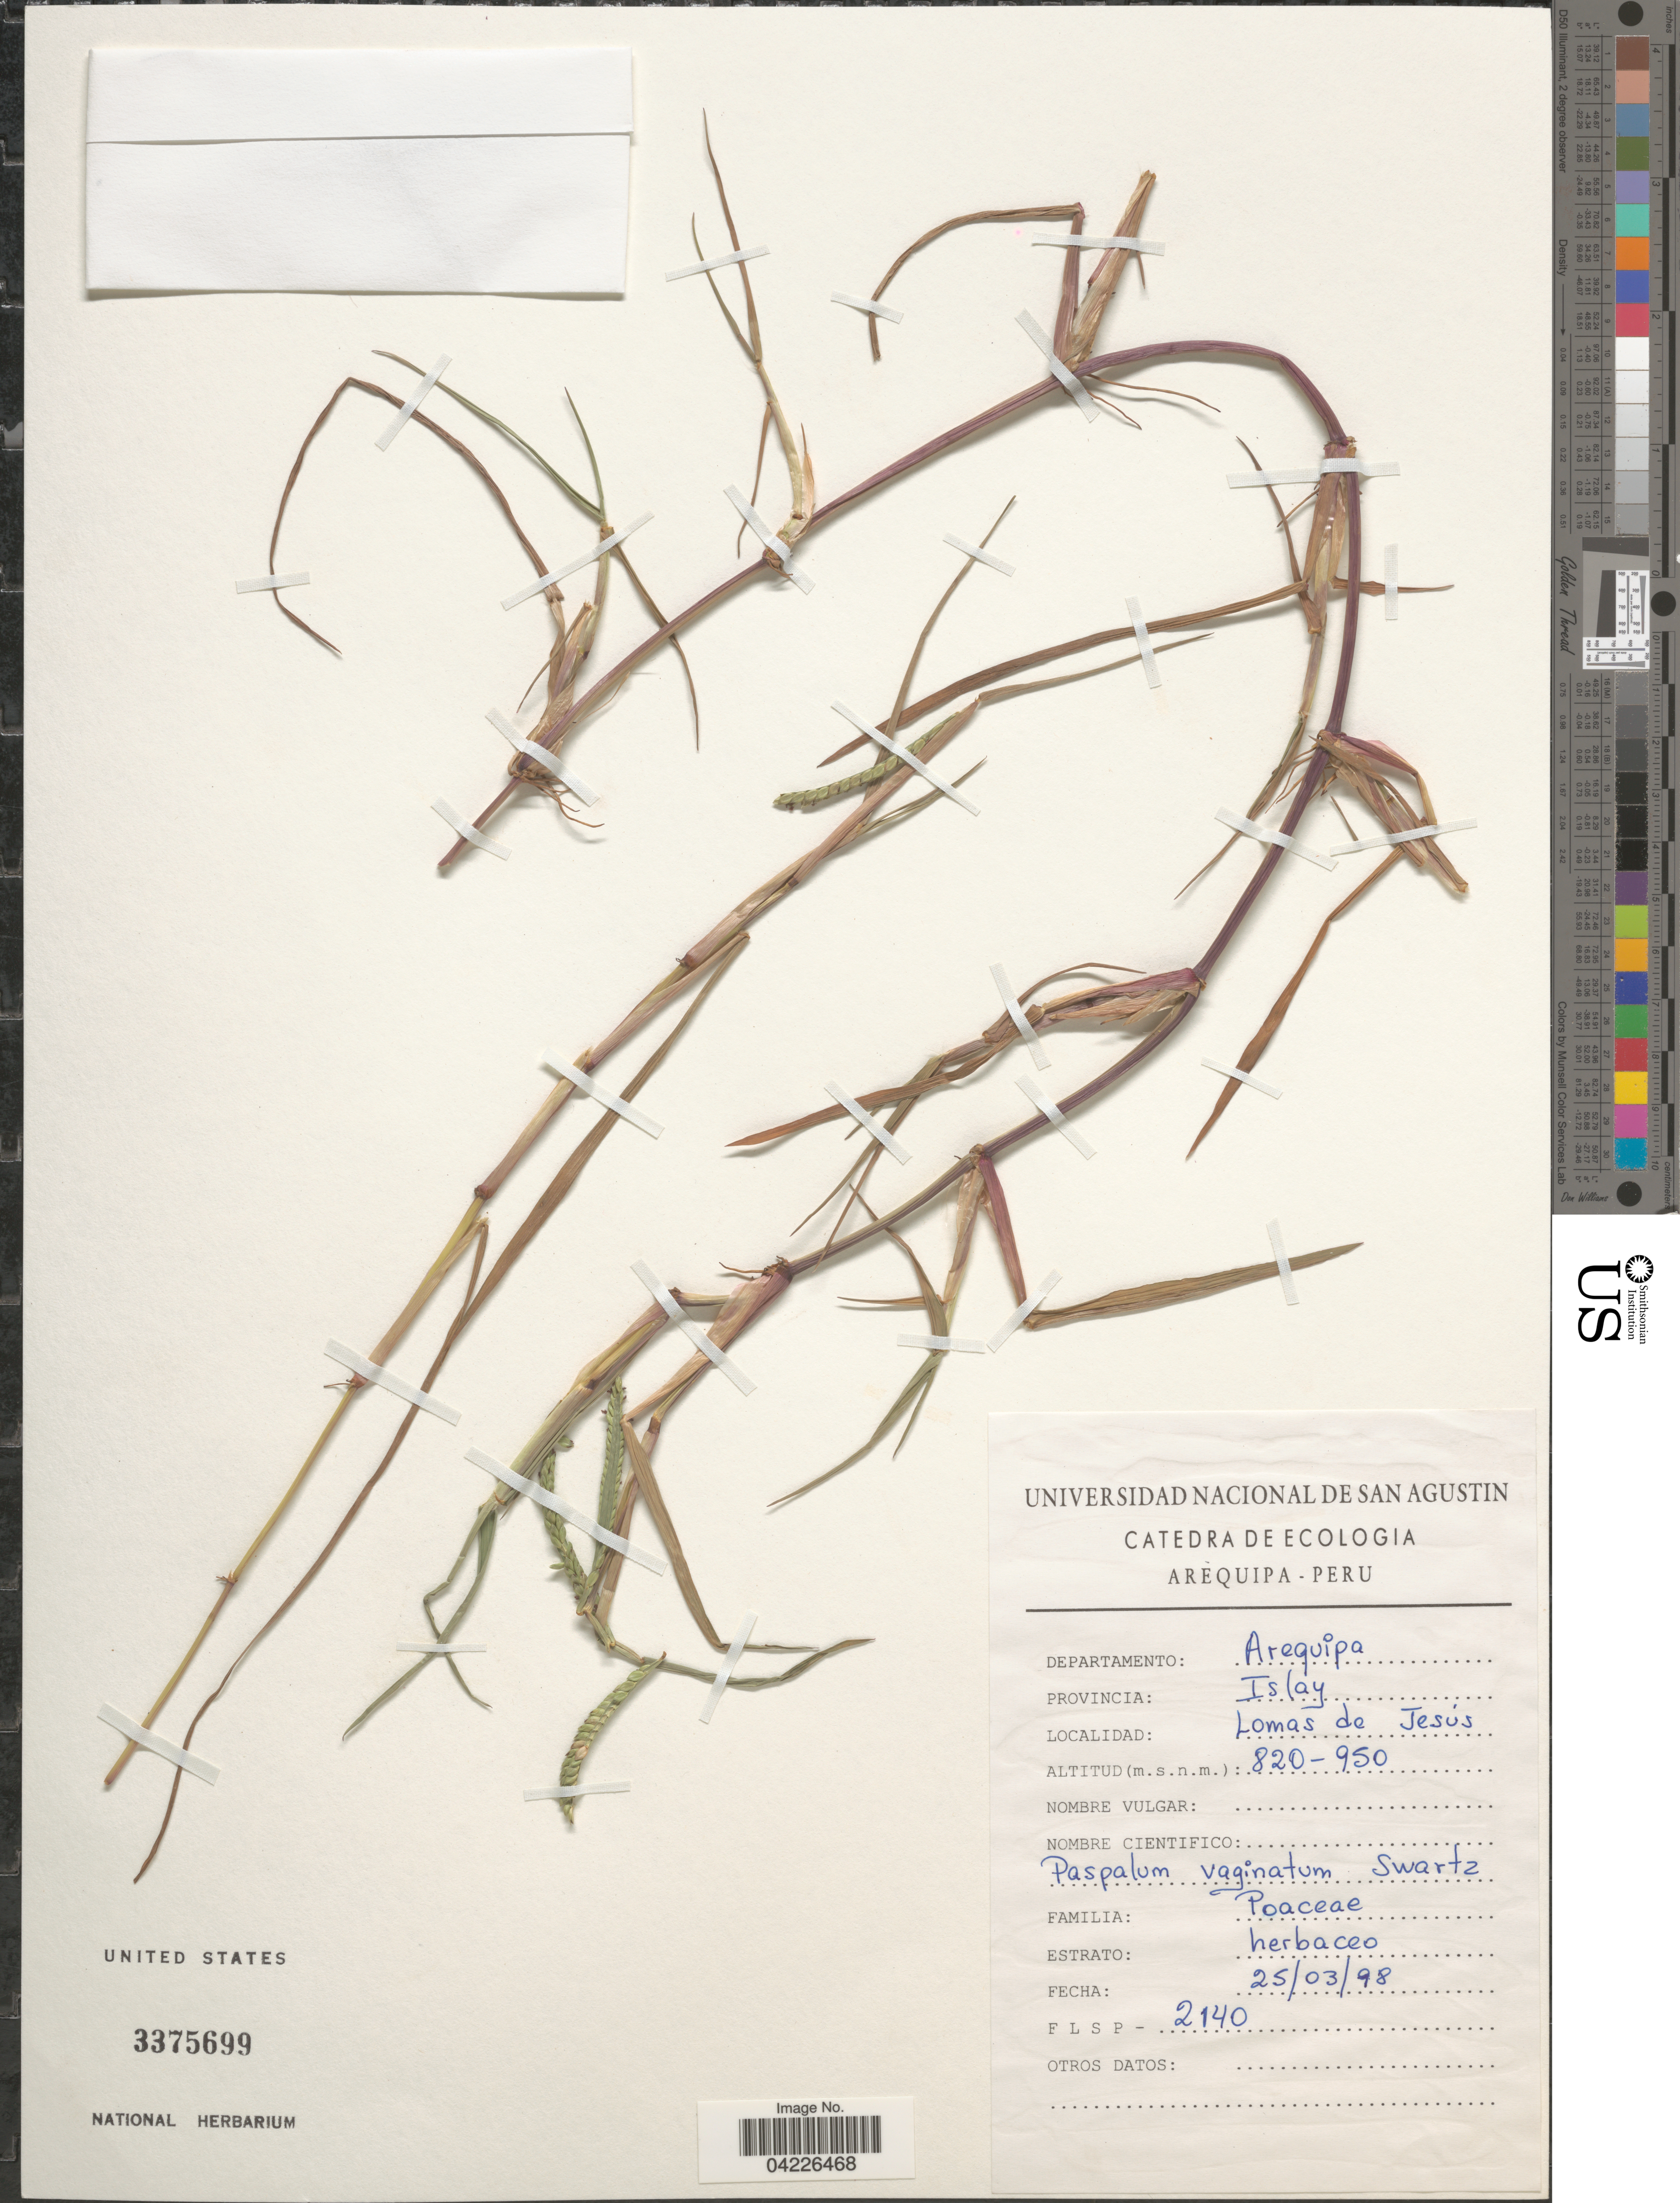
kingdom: Plantae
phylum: Tracheophyta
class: Liliopsida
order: Poales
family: Poaceae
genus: Paspalum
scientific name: Paspalum vaginatum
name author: Sw.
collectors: F. L. S. P.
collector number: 2140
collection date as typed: Transcribed d/m/y: 25/3/98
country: Peru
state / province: Arequipa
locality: Departamento: Arequipa. Provincia: Islay. Lomas de Jesús.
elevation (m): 820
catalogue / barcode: US 3375699